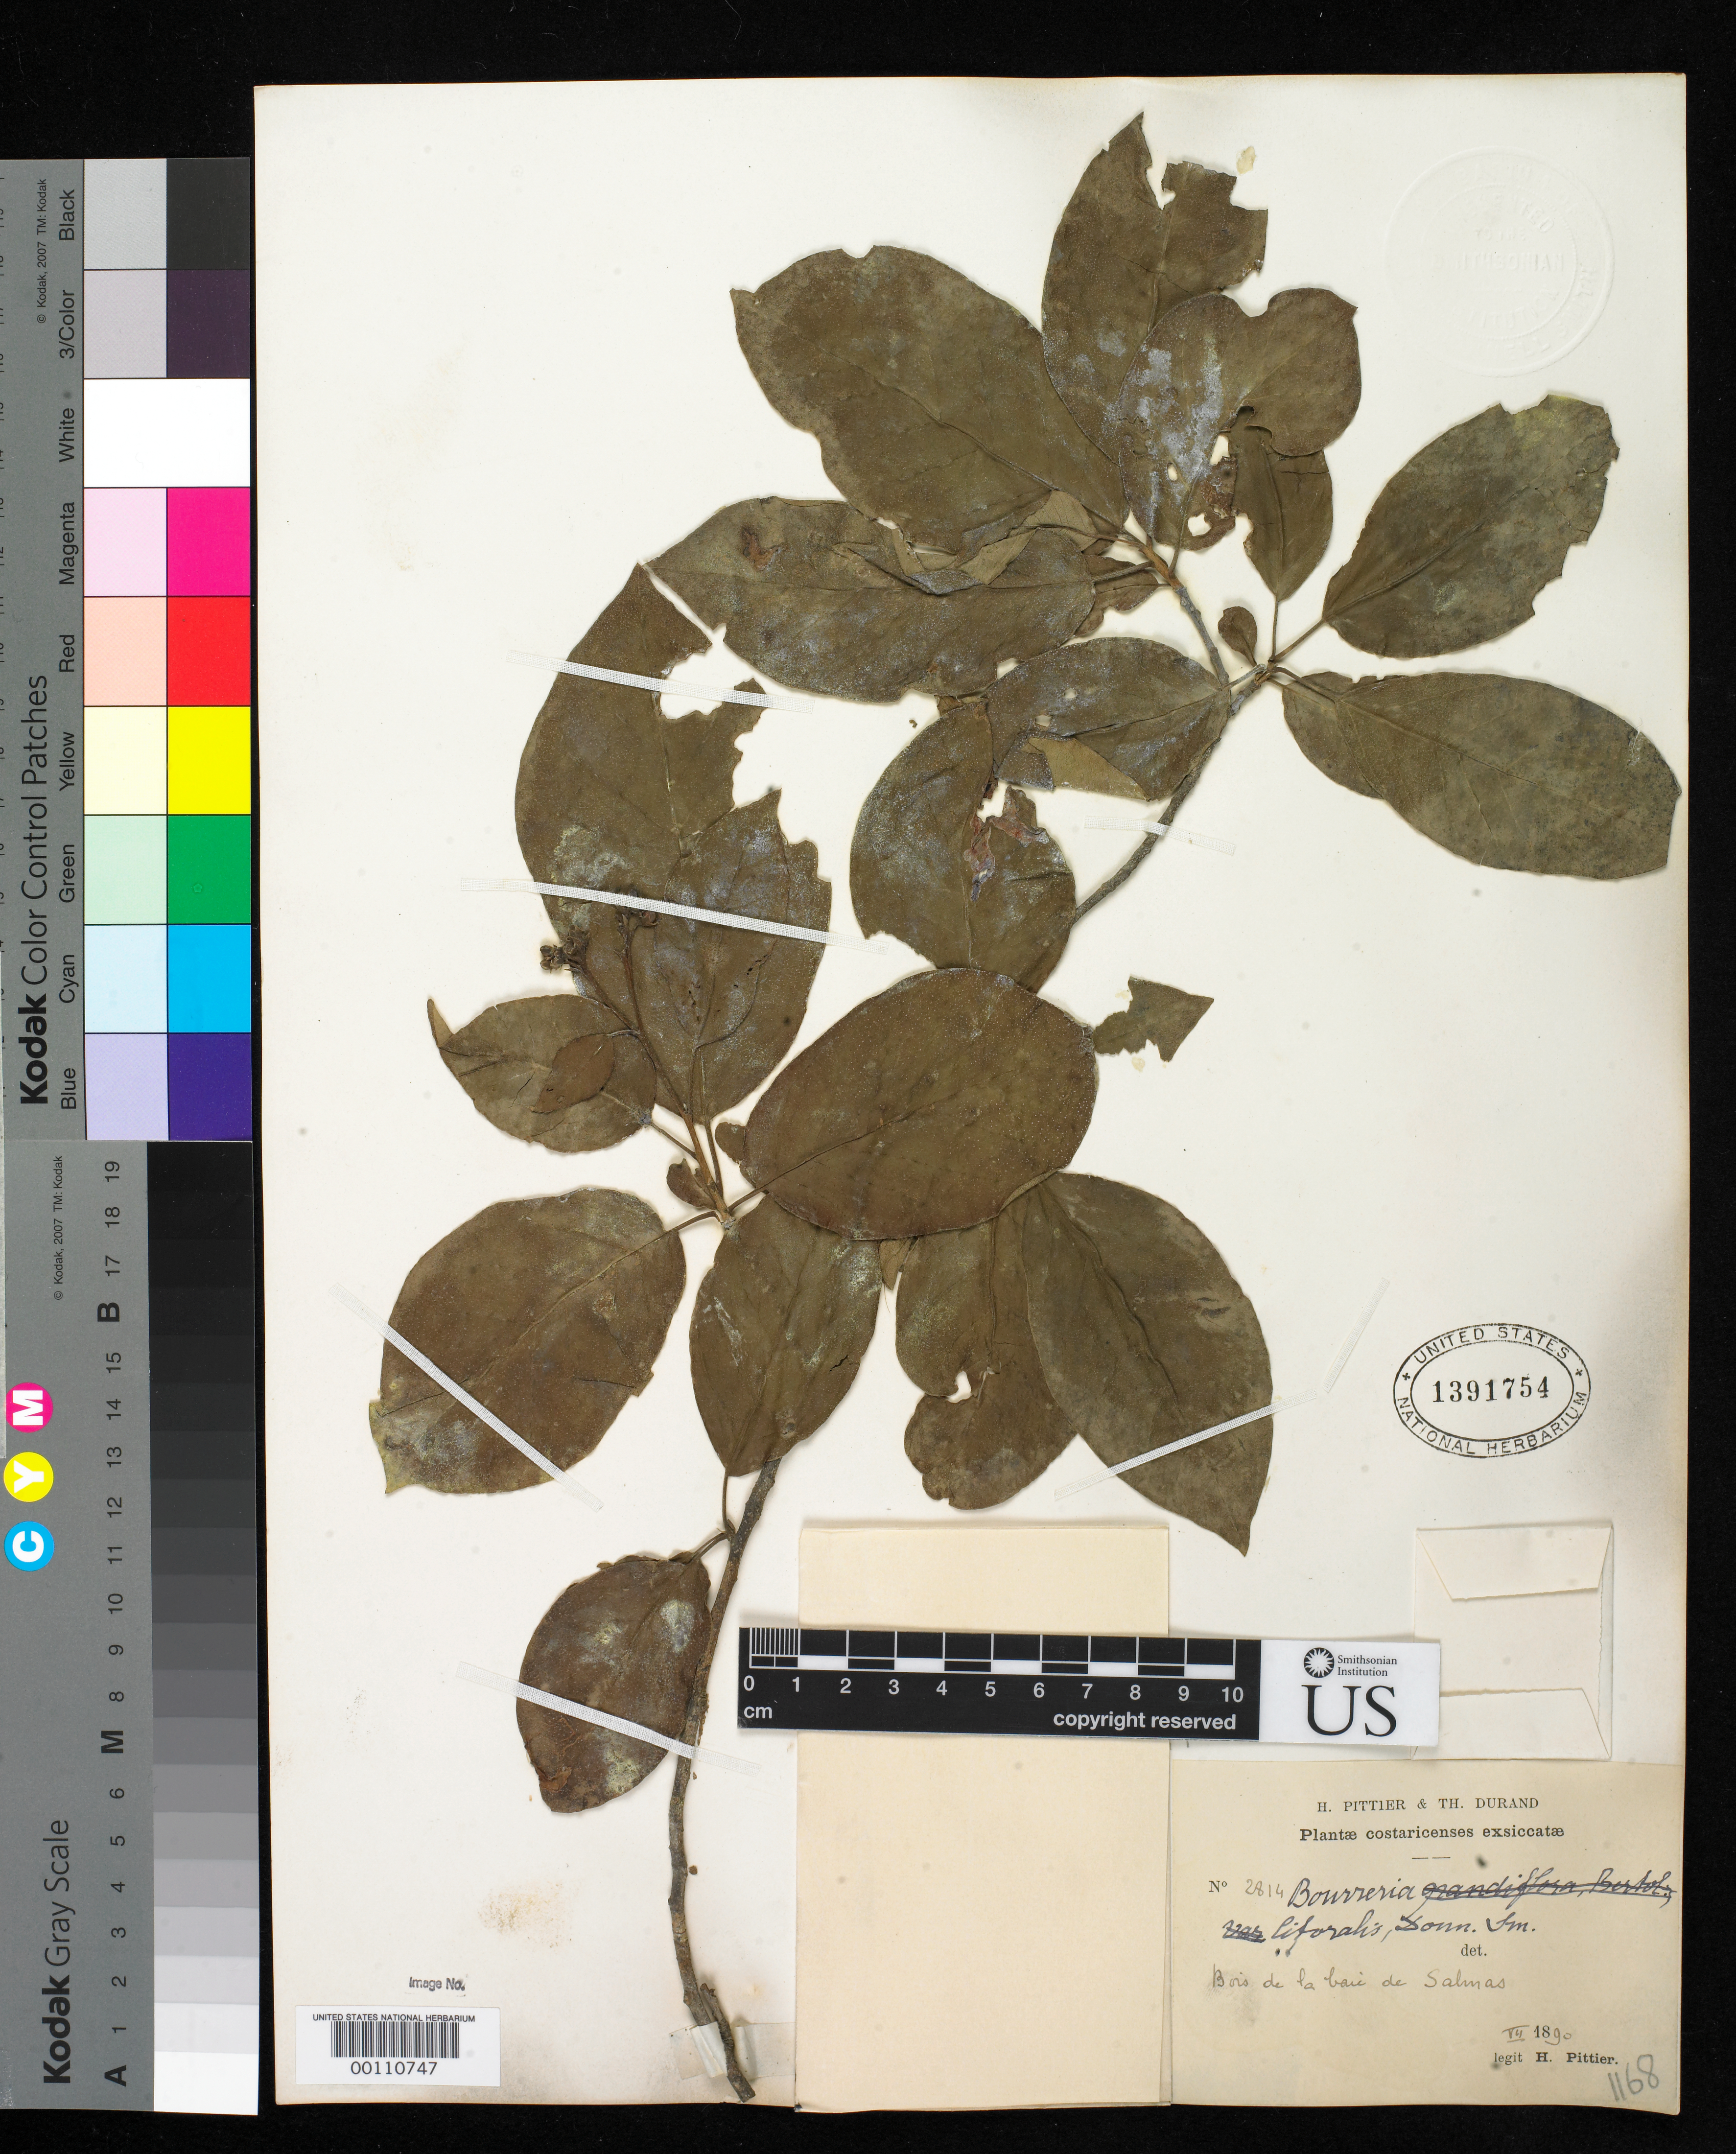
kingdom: Plantae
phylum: Tracheophyta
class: Magnoliopsida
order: Boraginales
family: Ehretiaceae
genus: Bourreria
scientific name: Bourreria litoralis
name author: (Donn. Sm.) Donn. Sm.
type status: Syntype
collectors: H. F. Pittier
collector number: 2814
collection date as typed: Jul 1890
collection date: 1890-07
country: Mexico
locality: Salinas.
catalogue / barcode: US 1391754